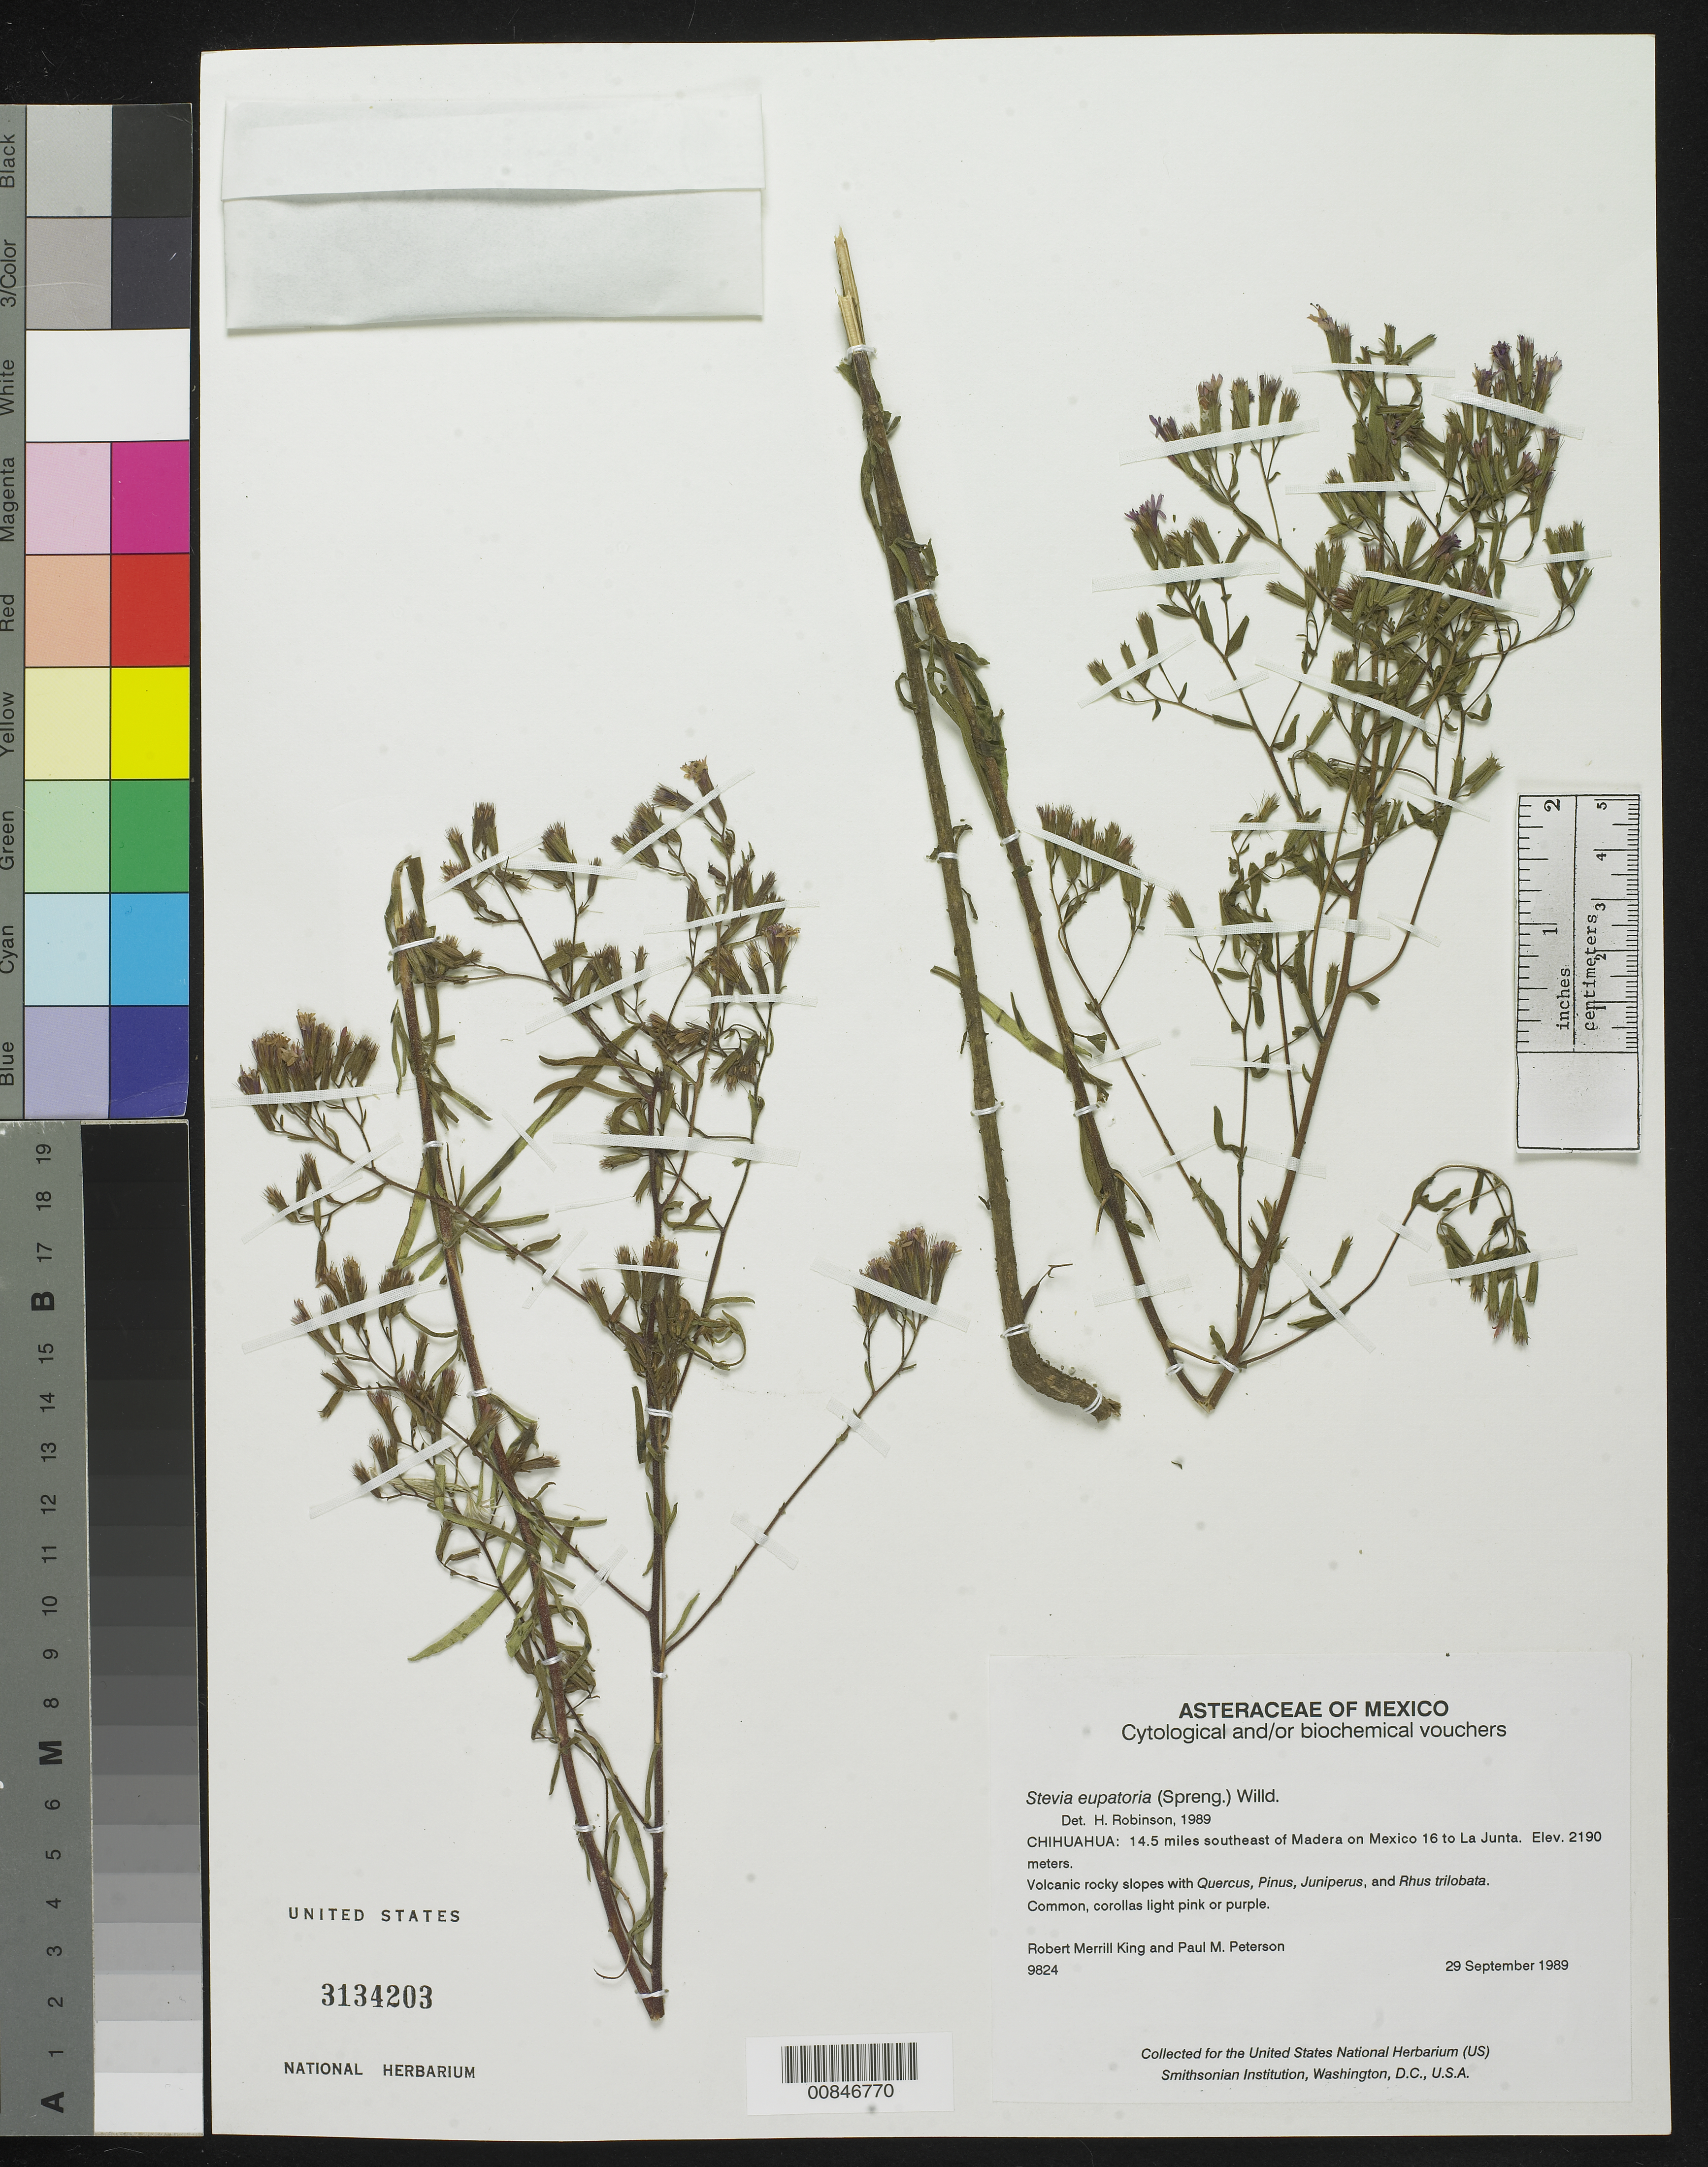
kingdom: Plantae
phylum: Tracheophyta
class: Magnoliopsida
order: Asterales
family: Asteraceae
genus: Stevia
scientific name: Stevia eupatoria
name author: (Spreng.) Willd.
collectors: R. M. King & P. M. Peterson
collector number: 9824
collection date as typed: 29 Sep 1989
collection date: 1989-09-29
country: Mexico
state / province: Chihuahua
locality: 14.5 miles southeast of Madera on Mexico 16 to La Junta.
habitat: Volcanic rocky slopes with Quercus, Pinus, Juniperus and Rhus trilobata.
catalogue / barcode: US 3134203